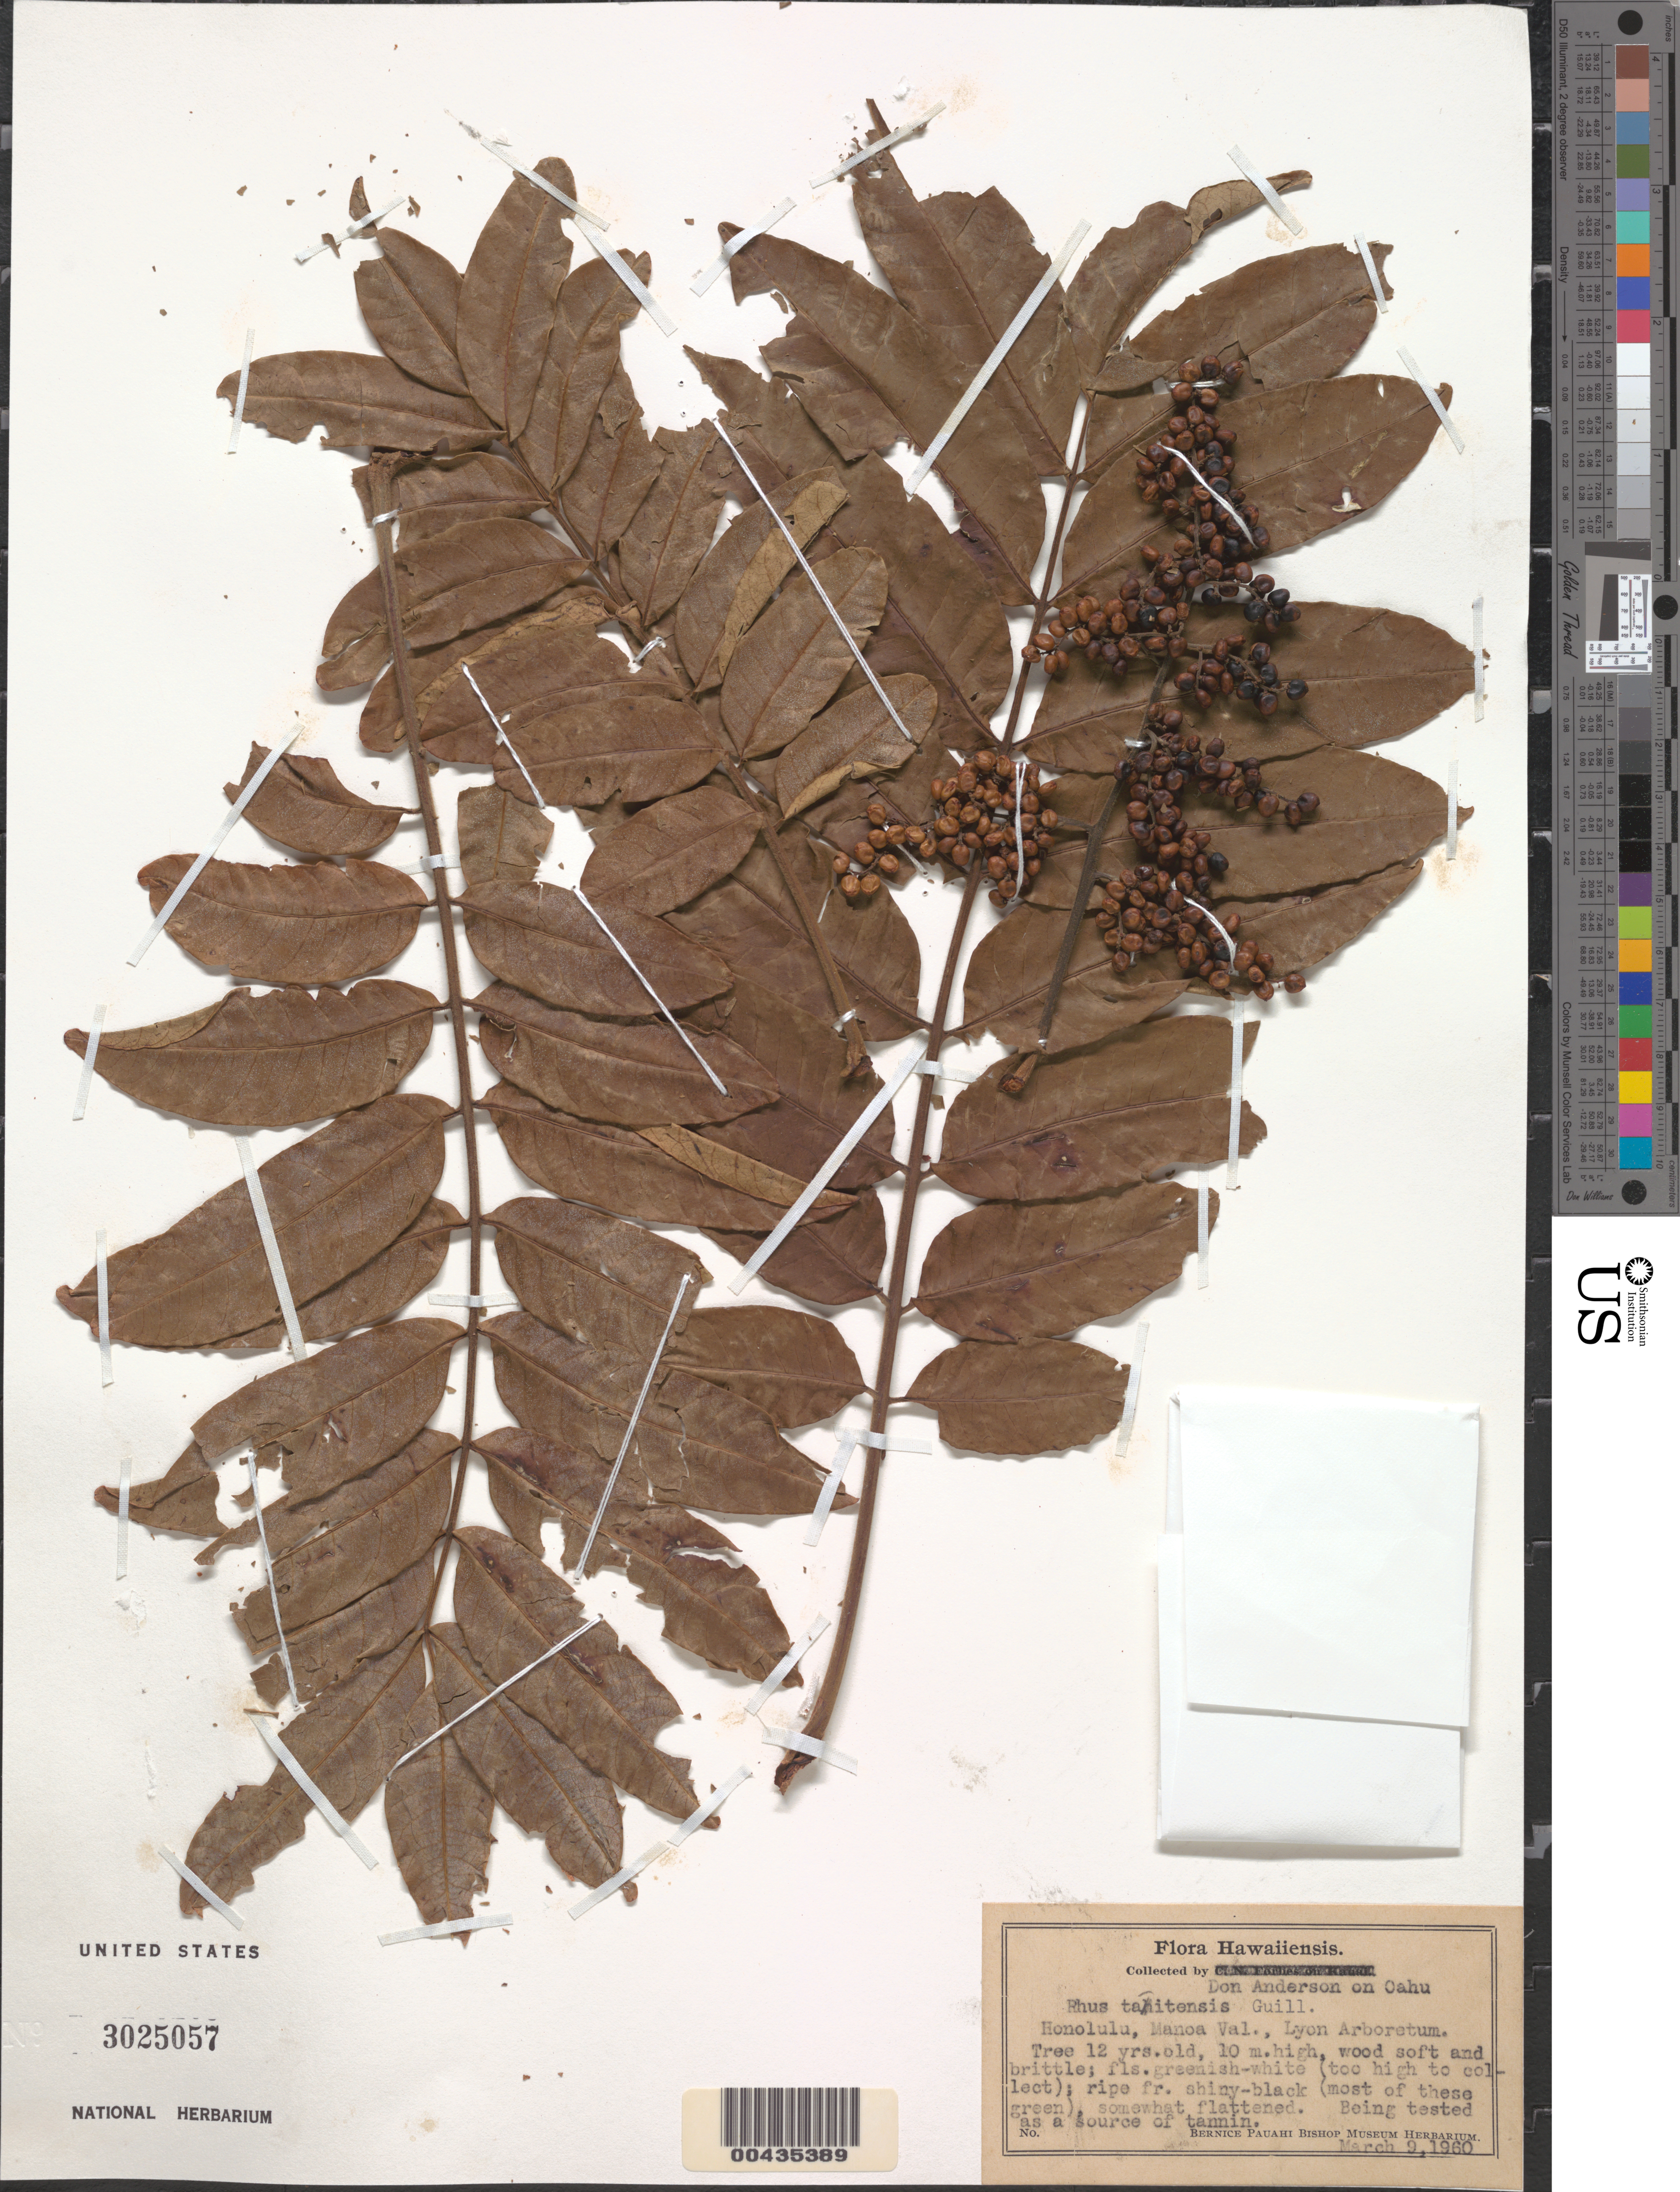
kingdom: Plantae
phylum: Tracheophyta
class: Magnoliopsida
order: Sapindales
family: Anacardiaceae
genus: Rhus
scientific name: Rhus taitensis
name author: Guill.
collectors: D. Anderson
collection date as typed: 9 Mar 1960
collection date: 1960-03-09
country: United States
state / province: Hawaii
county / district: Honolulu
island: Oahu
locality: Honolulu, Manoa Valley, Lyon Arboretum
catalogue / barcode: US 3025057